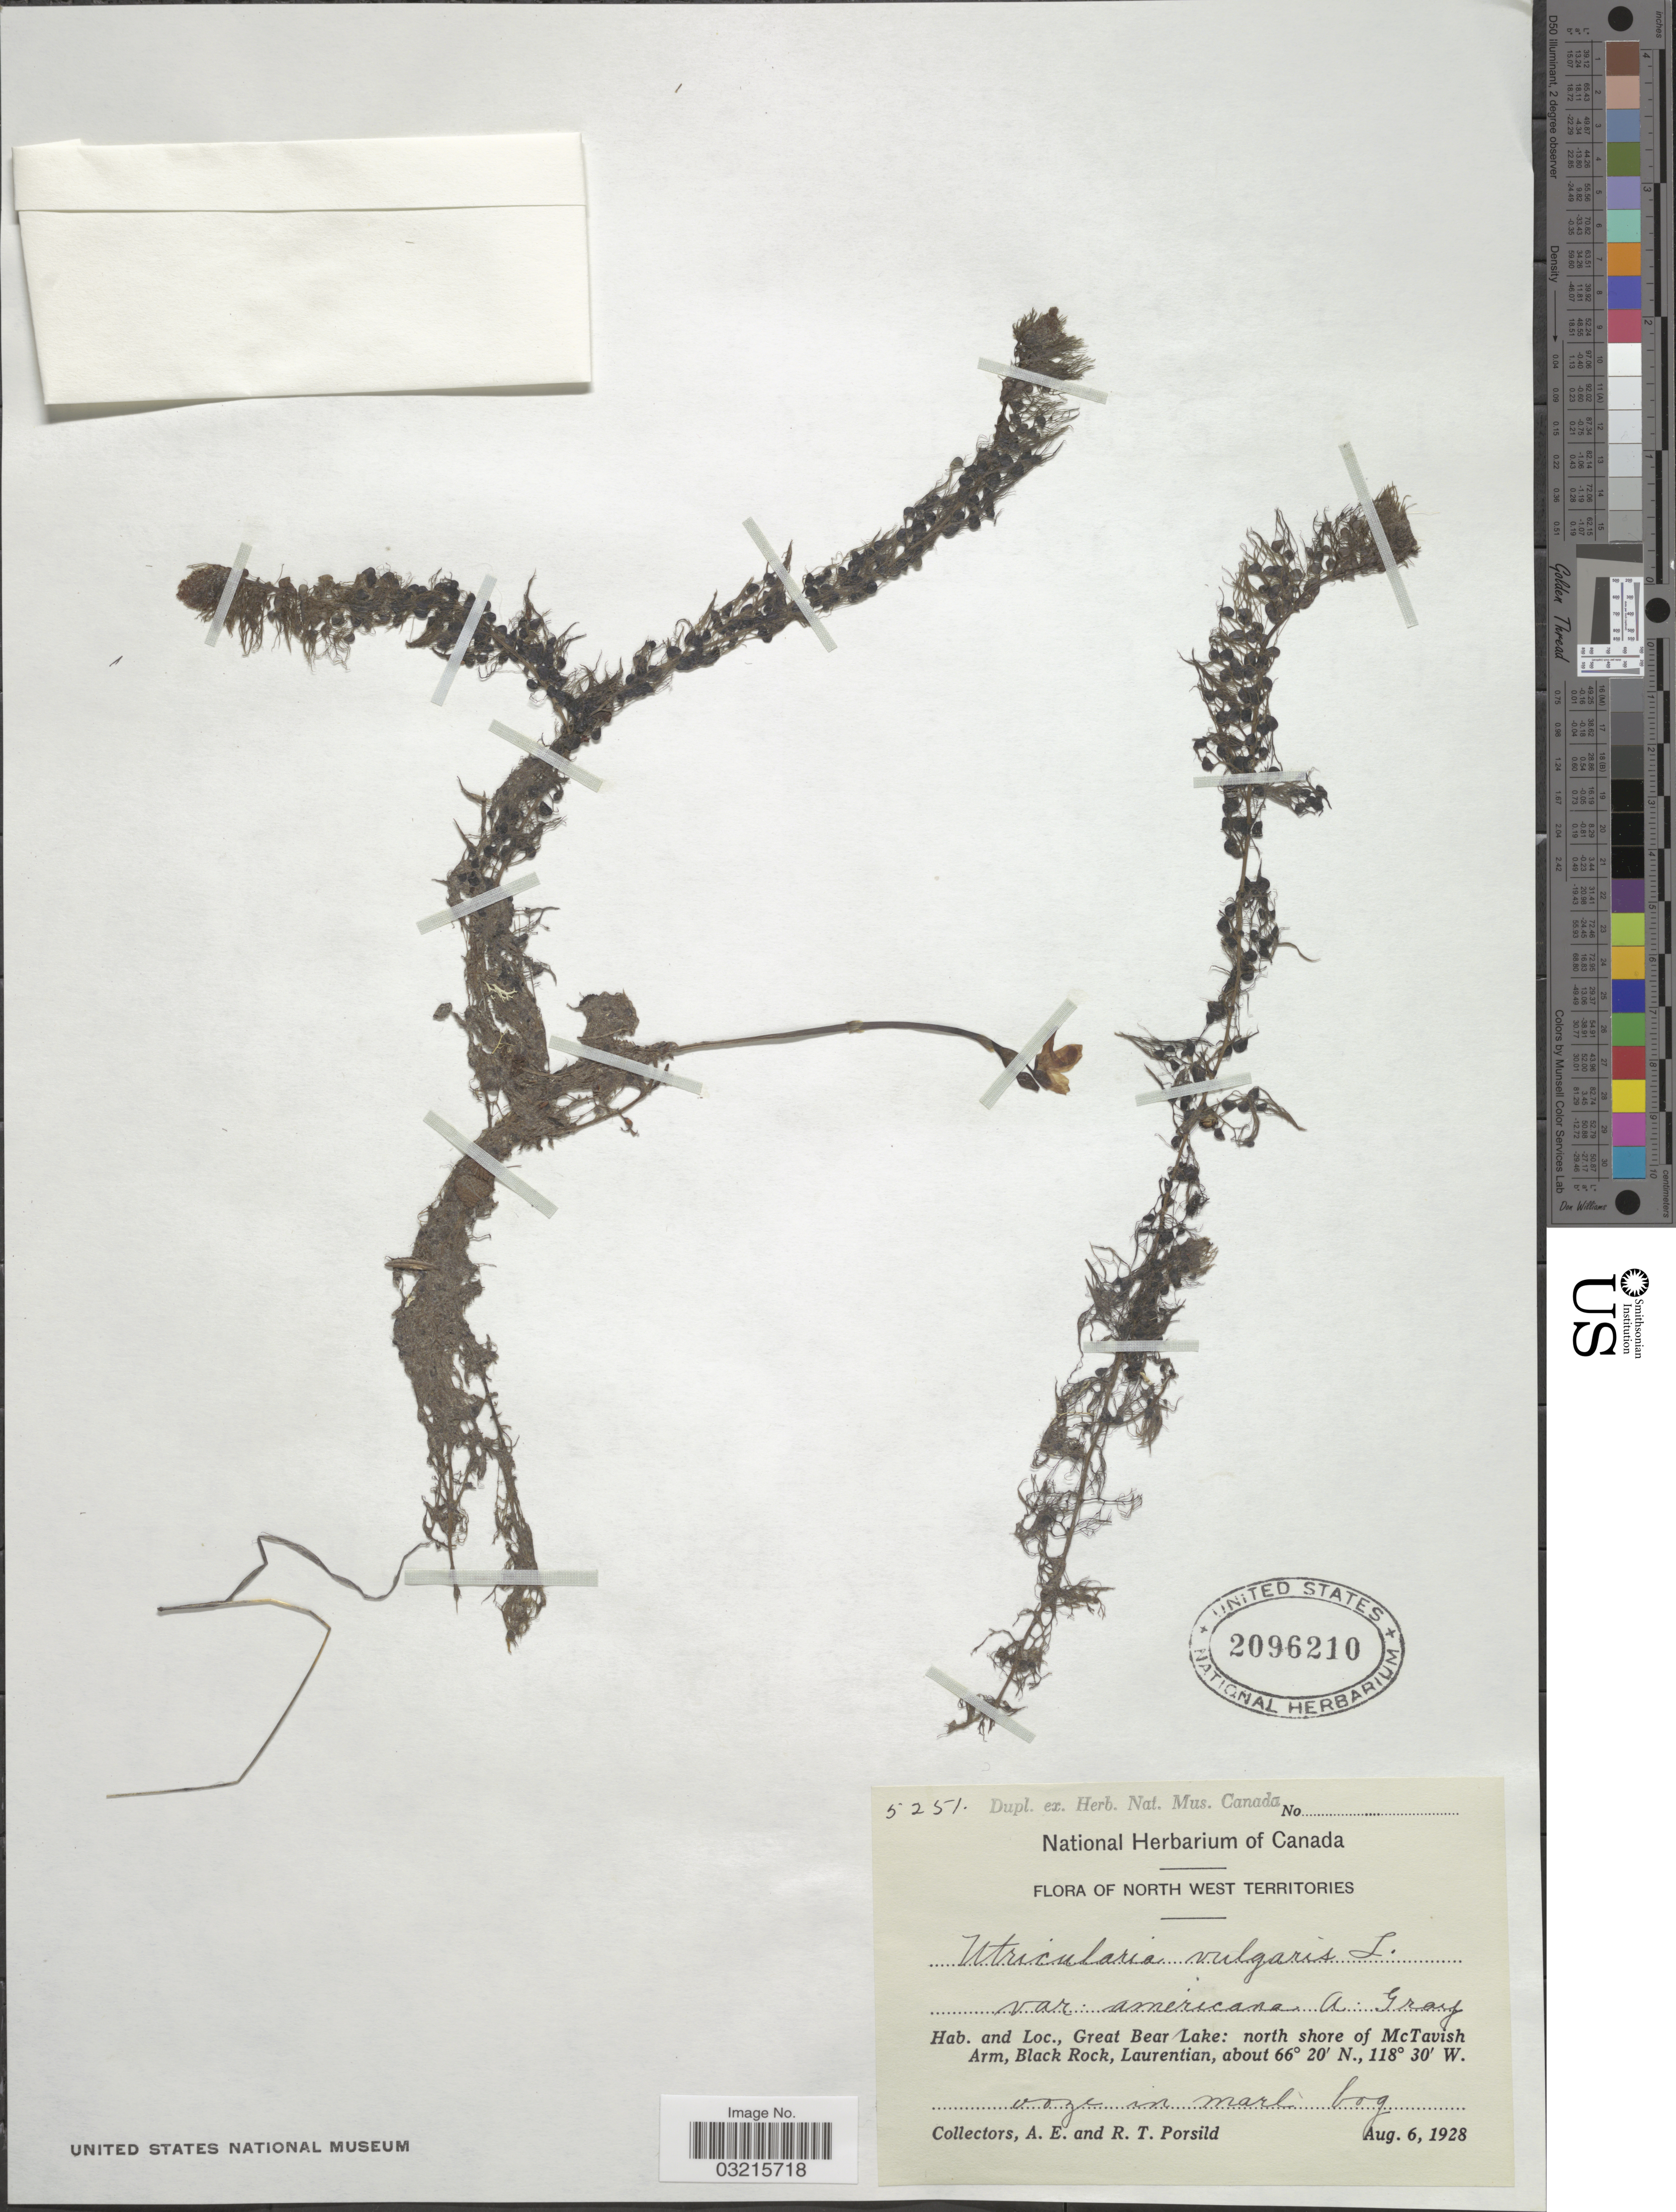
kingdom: Plantae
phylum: Tracheophyta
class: Magnoliopsida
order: Lamiales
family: Lentibulariaceae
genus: Utricularia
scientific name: Utricularia vulgaris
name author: L.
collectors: A. E. Porsild & R. T. Porsild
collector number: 5251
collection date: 1928-08-06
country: Canada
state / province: Northwest Territories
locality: Great Bear Lake: north shore of McTavish Arm, Black Rock, Laurentian.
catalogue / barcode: US 2096210